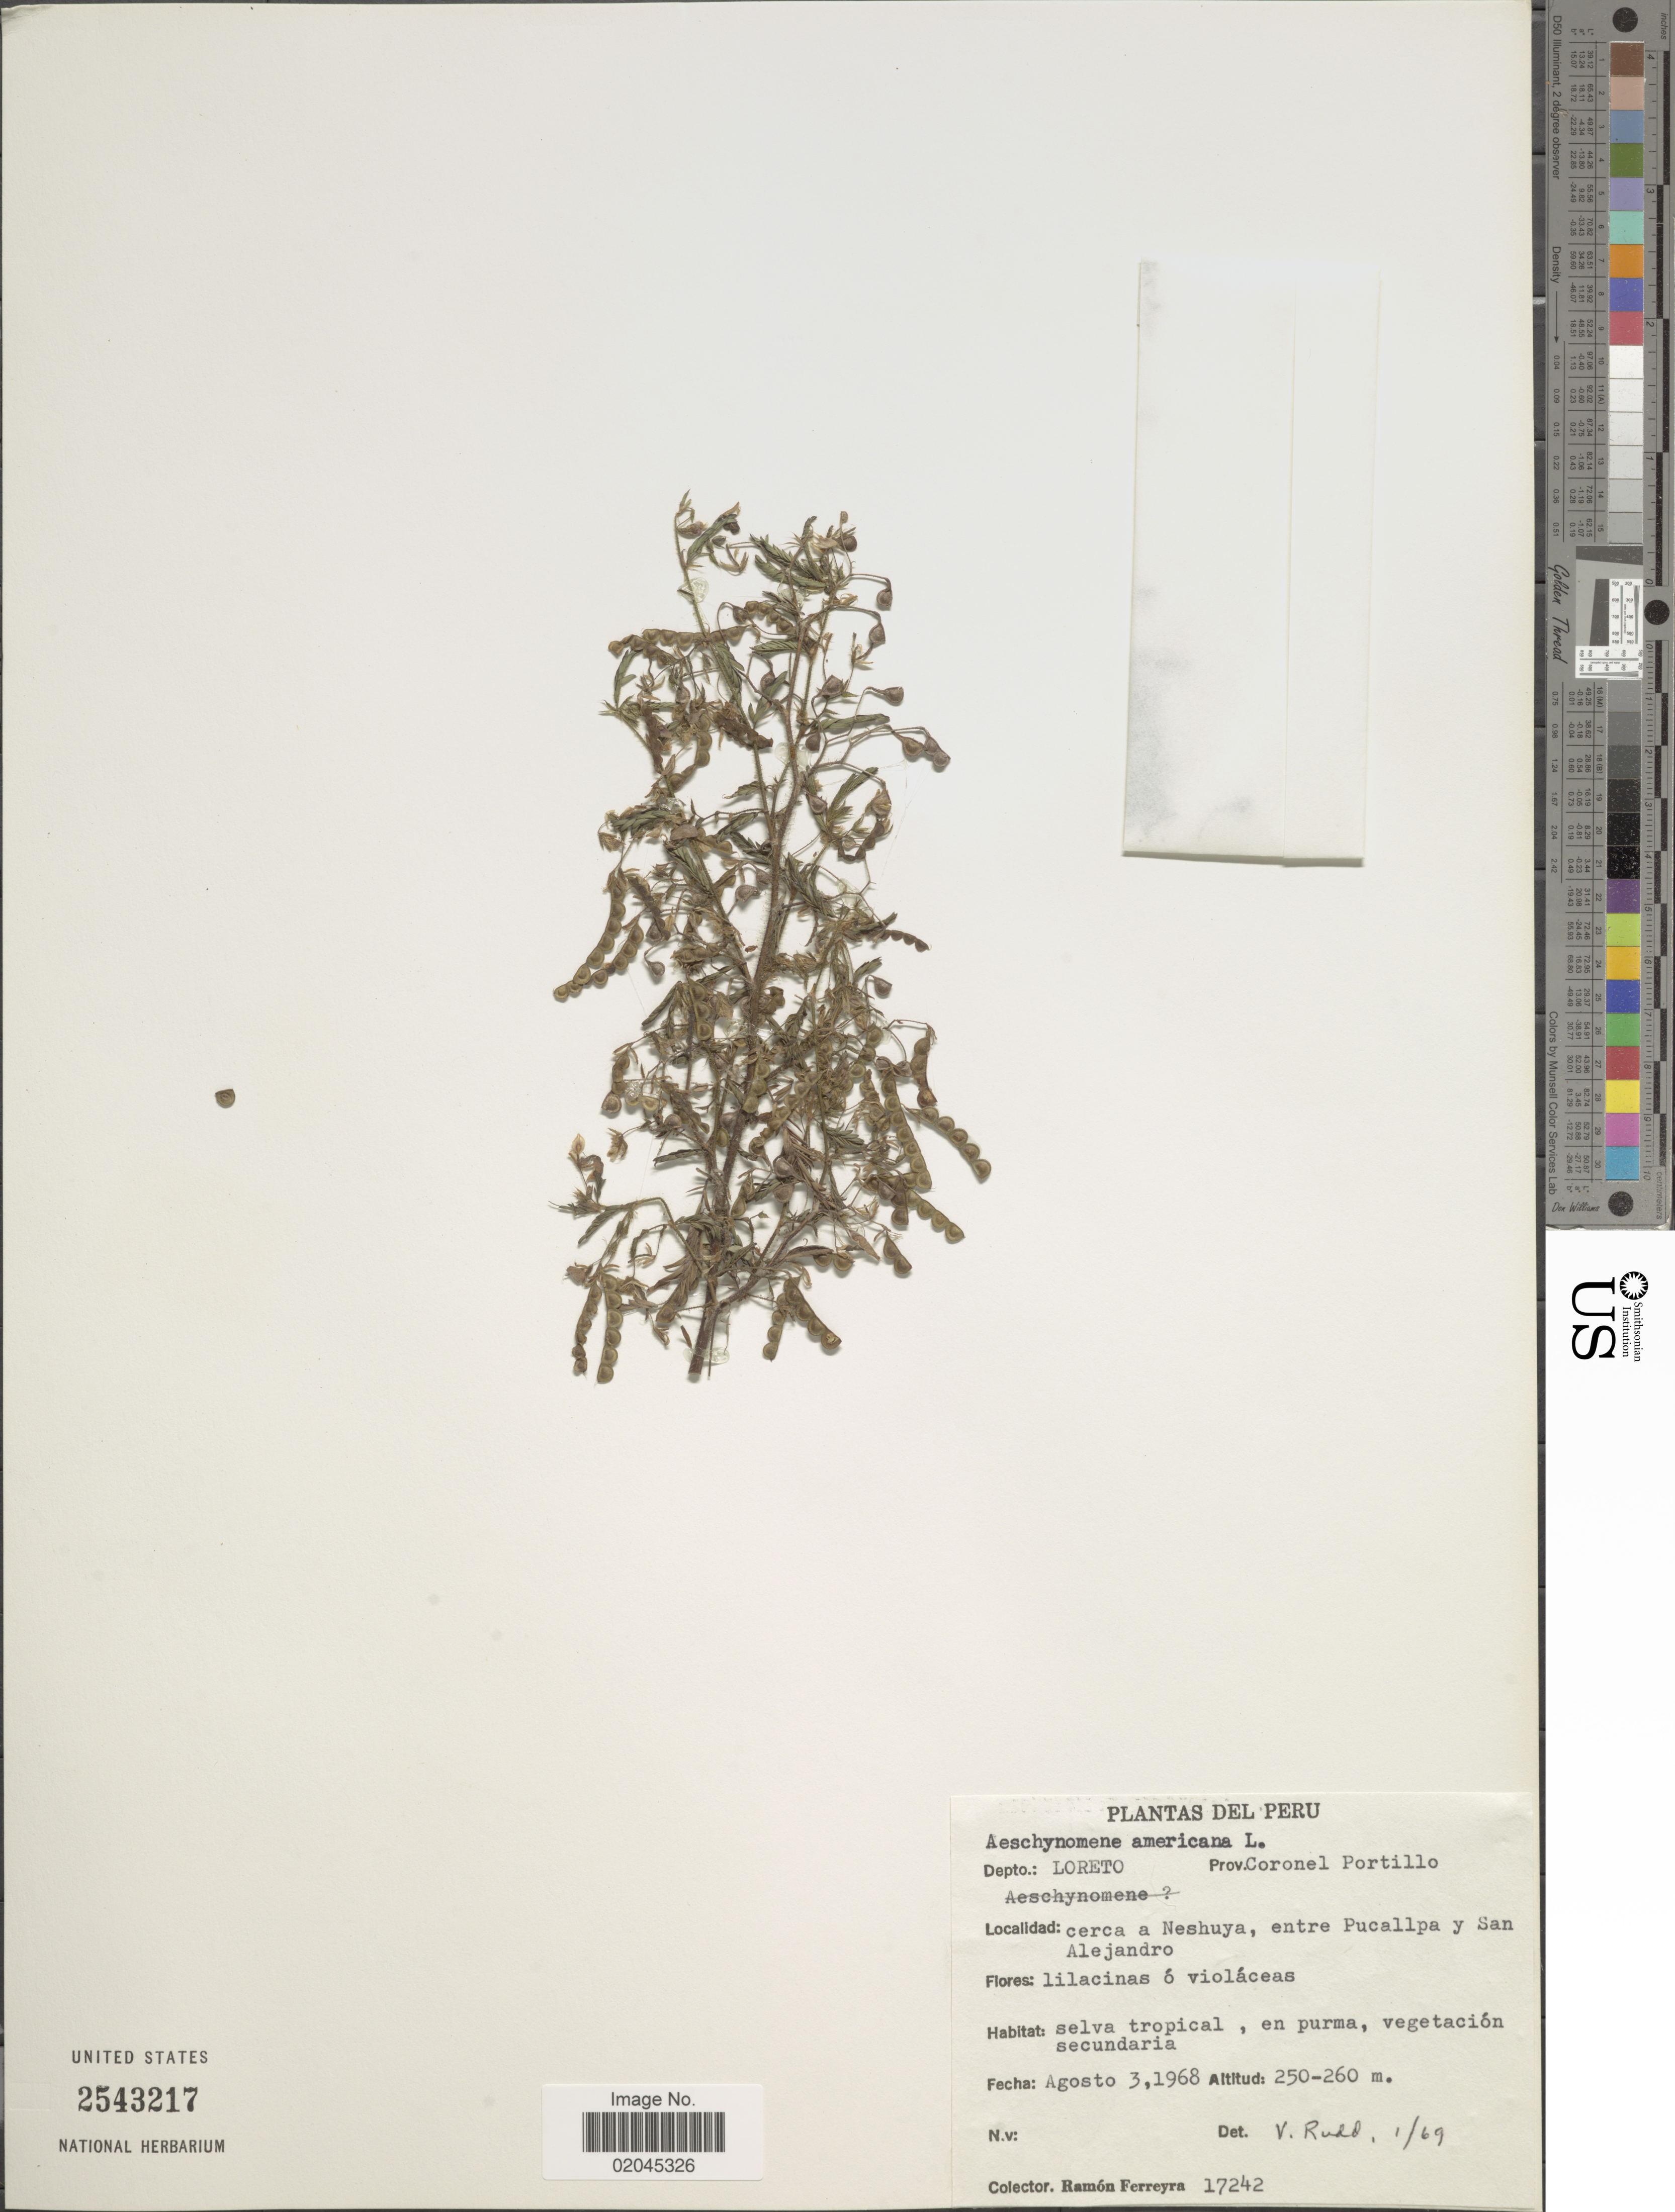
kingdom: Plantae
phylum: Tracheophyta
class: Magnoliopsida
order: Fabales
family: Fabaceae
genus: Aeschynomene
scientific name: Aeschynomene americana var. americana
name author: L.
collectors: R. A. Ferreyra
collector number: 17242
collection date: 1968-08-03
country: Peru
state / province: Loreto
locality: Depto. Loreto, Prov. Coronel Portillo, cerca a Neshuya, entre Pucallpa y San Alejandro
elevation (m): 250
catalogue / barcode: US 2543217